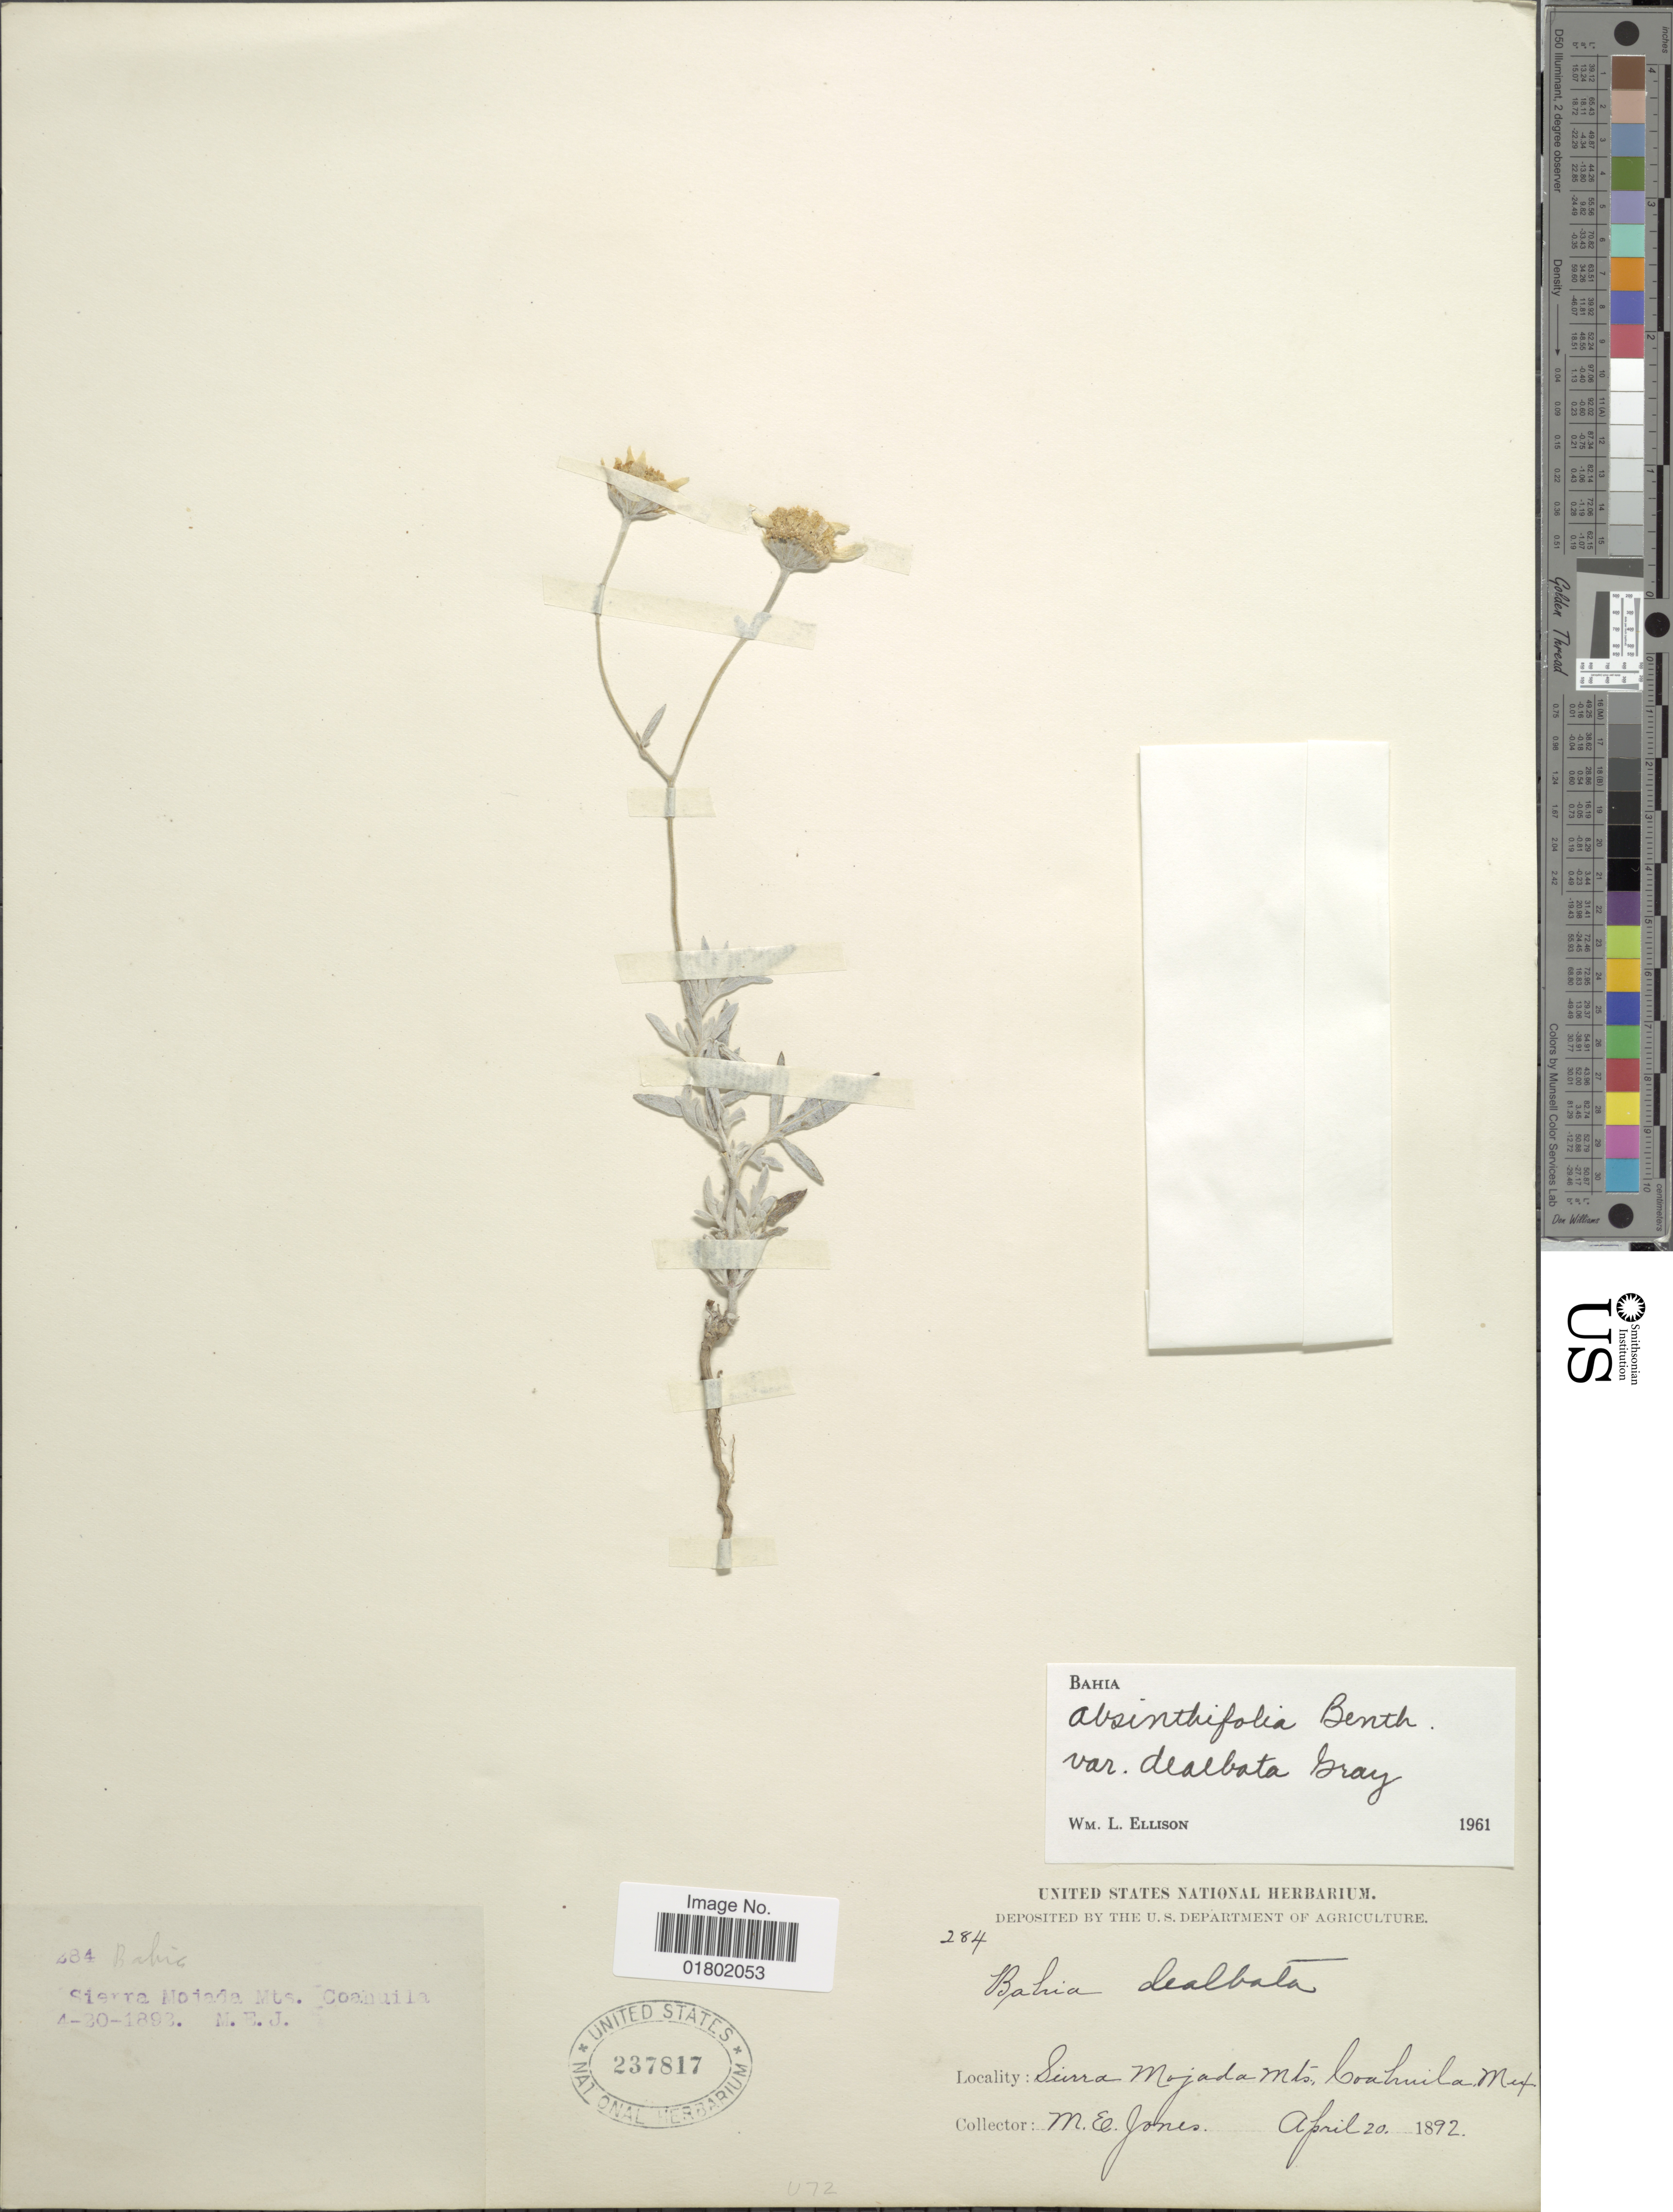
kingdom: Plantae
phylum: Tracheophyta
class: Magnoliopsida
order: Asterales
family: Asteraceae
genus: Bahia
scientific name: Bahia absinthifolia var. dealbata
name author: A. Gray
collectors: M. E. Jones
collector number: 284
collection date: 1892-04-20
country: Mexico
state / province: Coahuila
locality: Sierra Mojada mts.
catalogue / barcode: US 237817